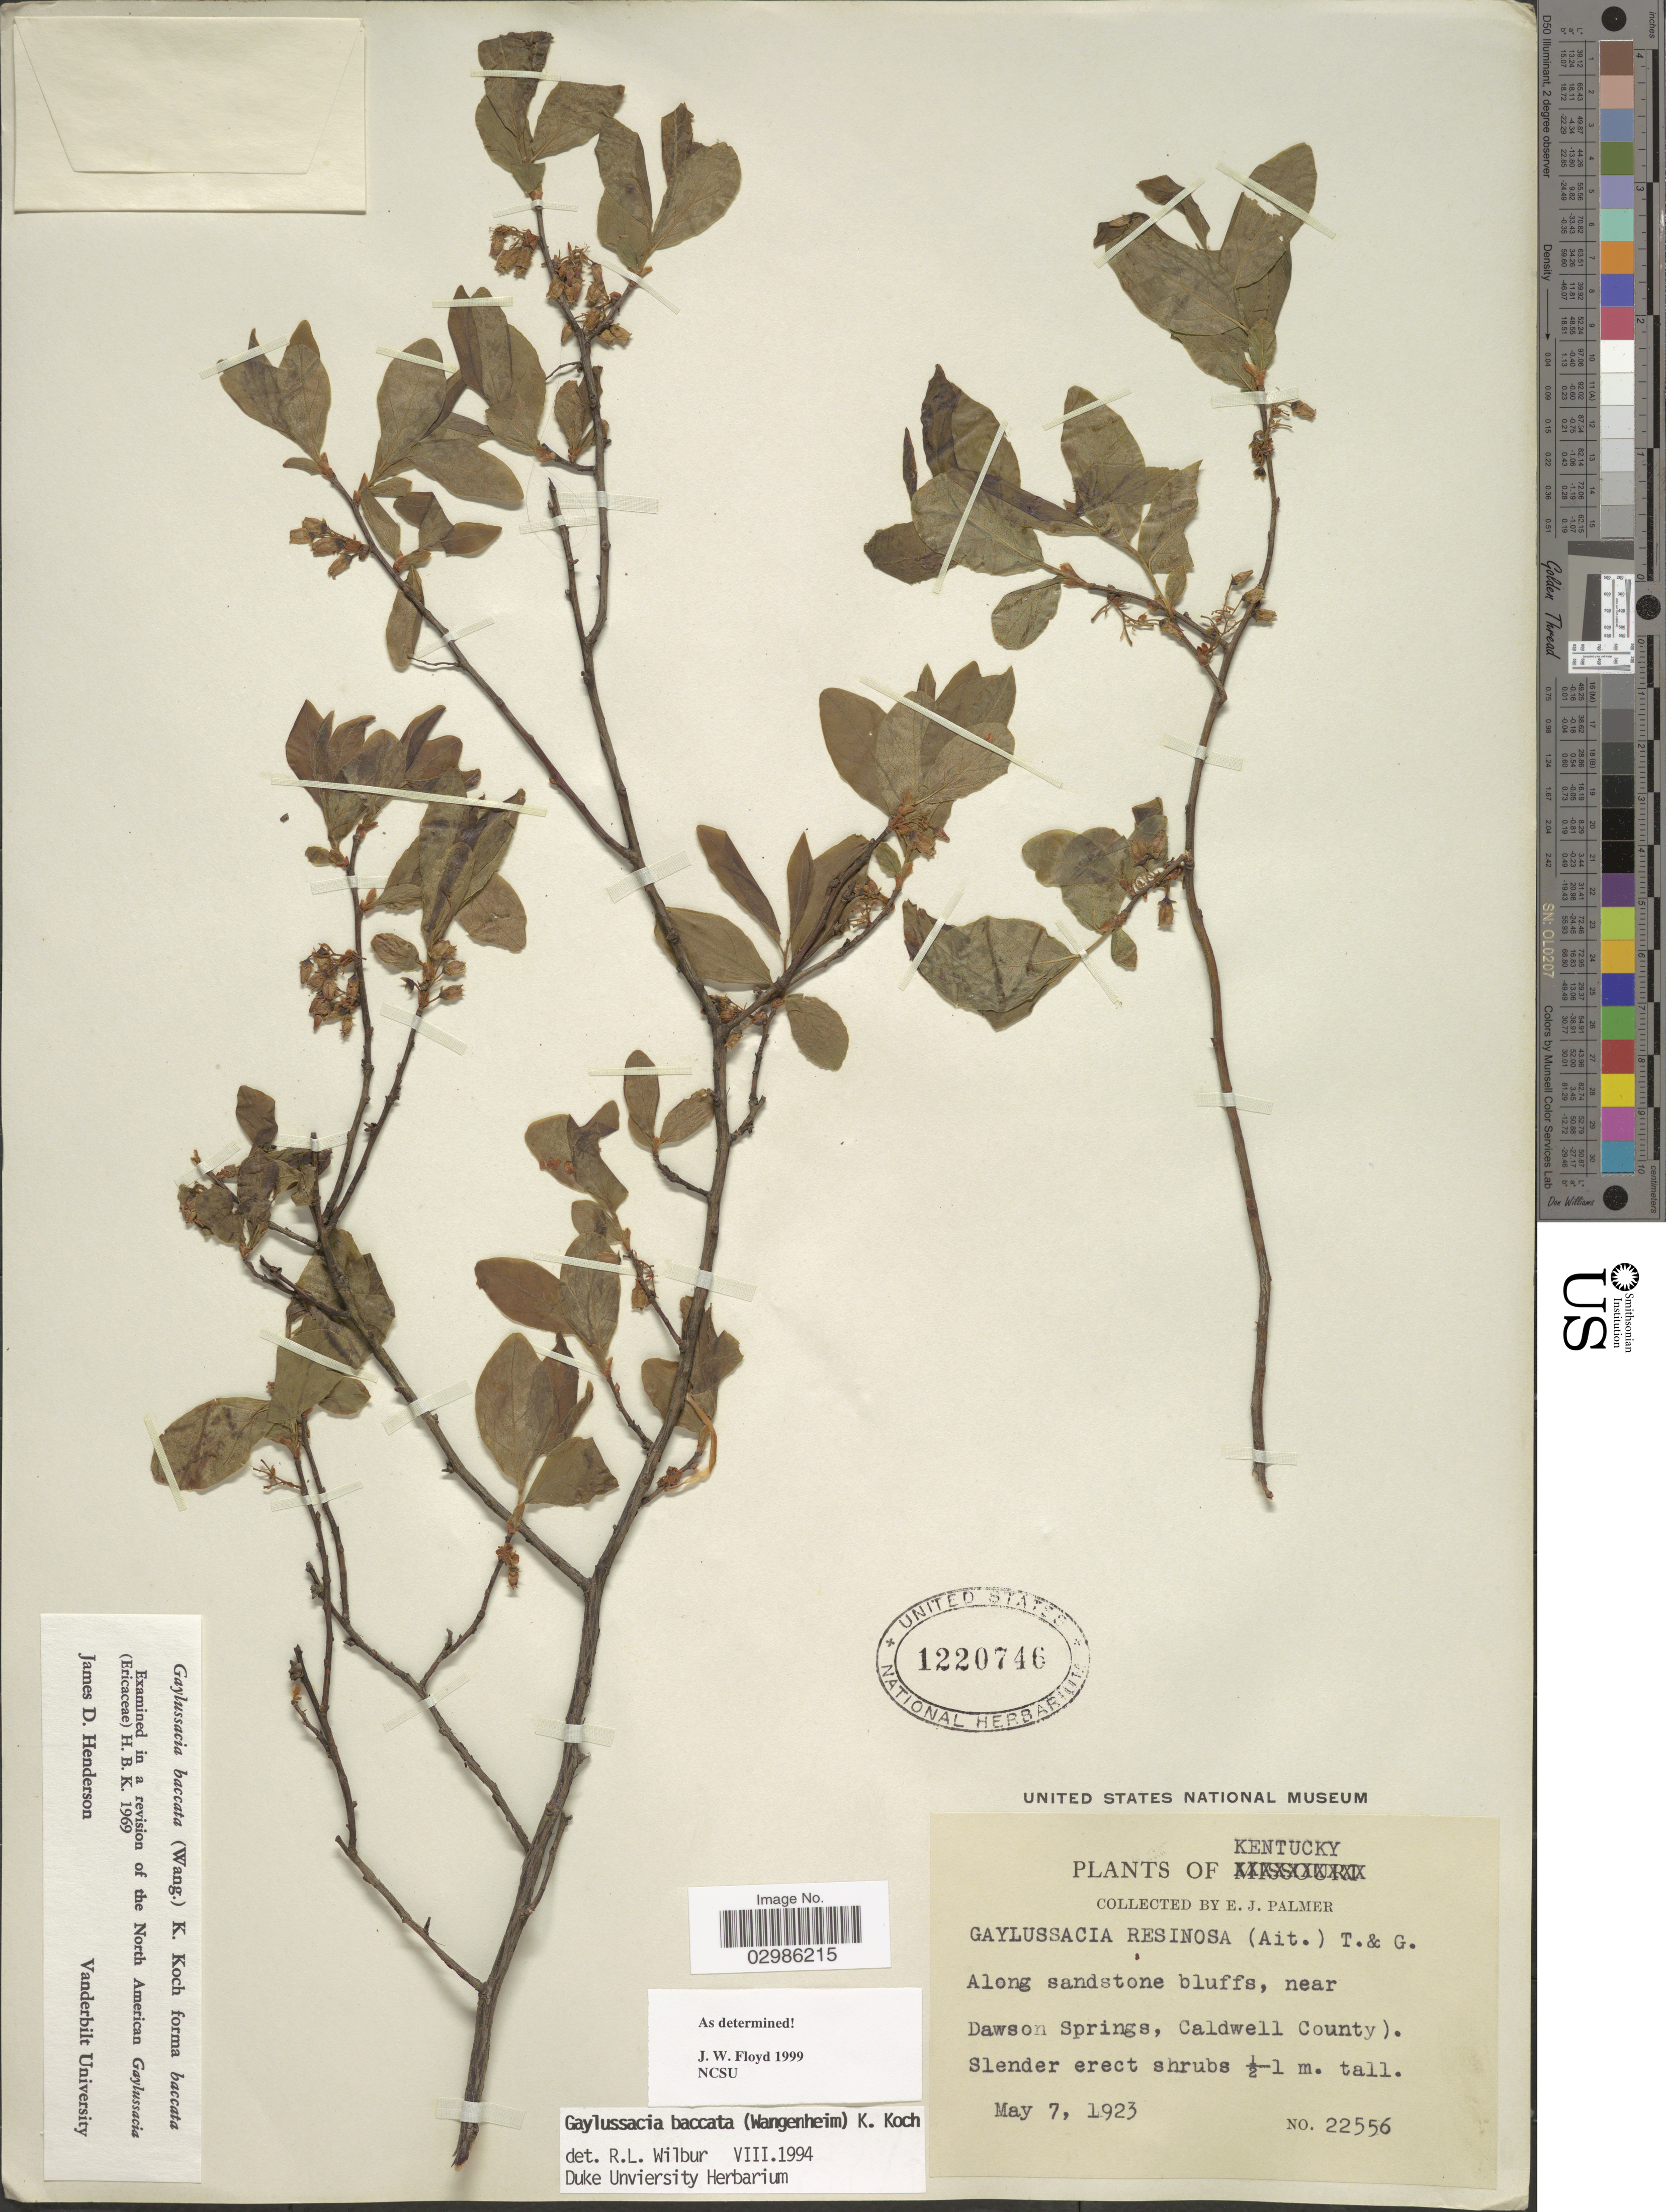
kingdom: Plantae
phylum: Tracheophyta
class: Magnoliopsida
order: Ericales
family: Ericaceae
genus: Gaylussacia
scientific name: Gaylussacia baccata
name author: (Wangenh.) K. Koch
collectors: E. J. Palmer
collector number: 22556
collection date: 1923-05-07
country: United States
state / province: Kentucky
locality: Along sandstone bluffs, near Dawson Springs, Caldwell County).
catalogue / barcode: US 1220746